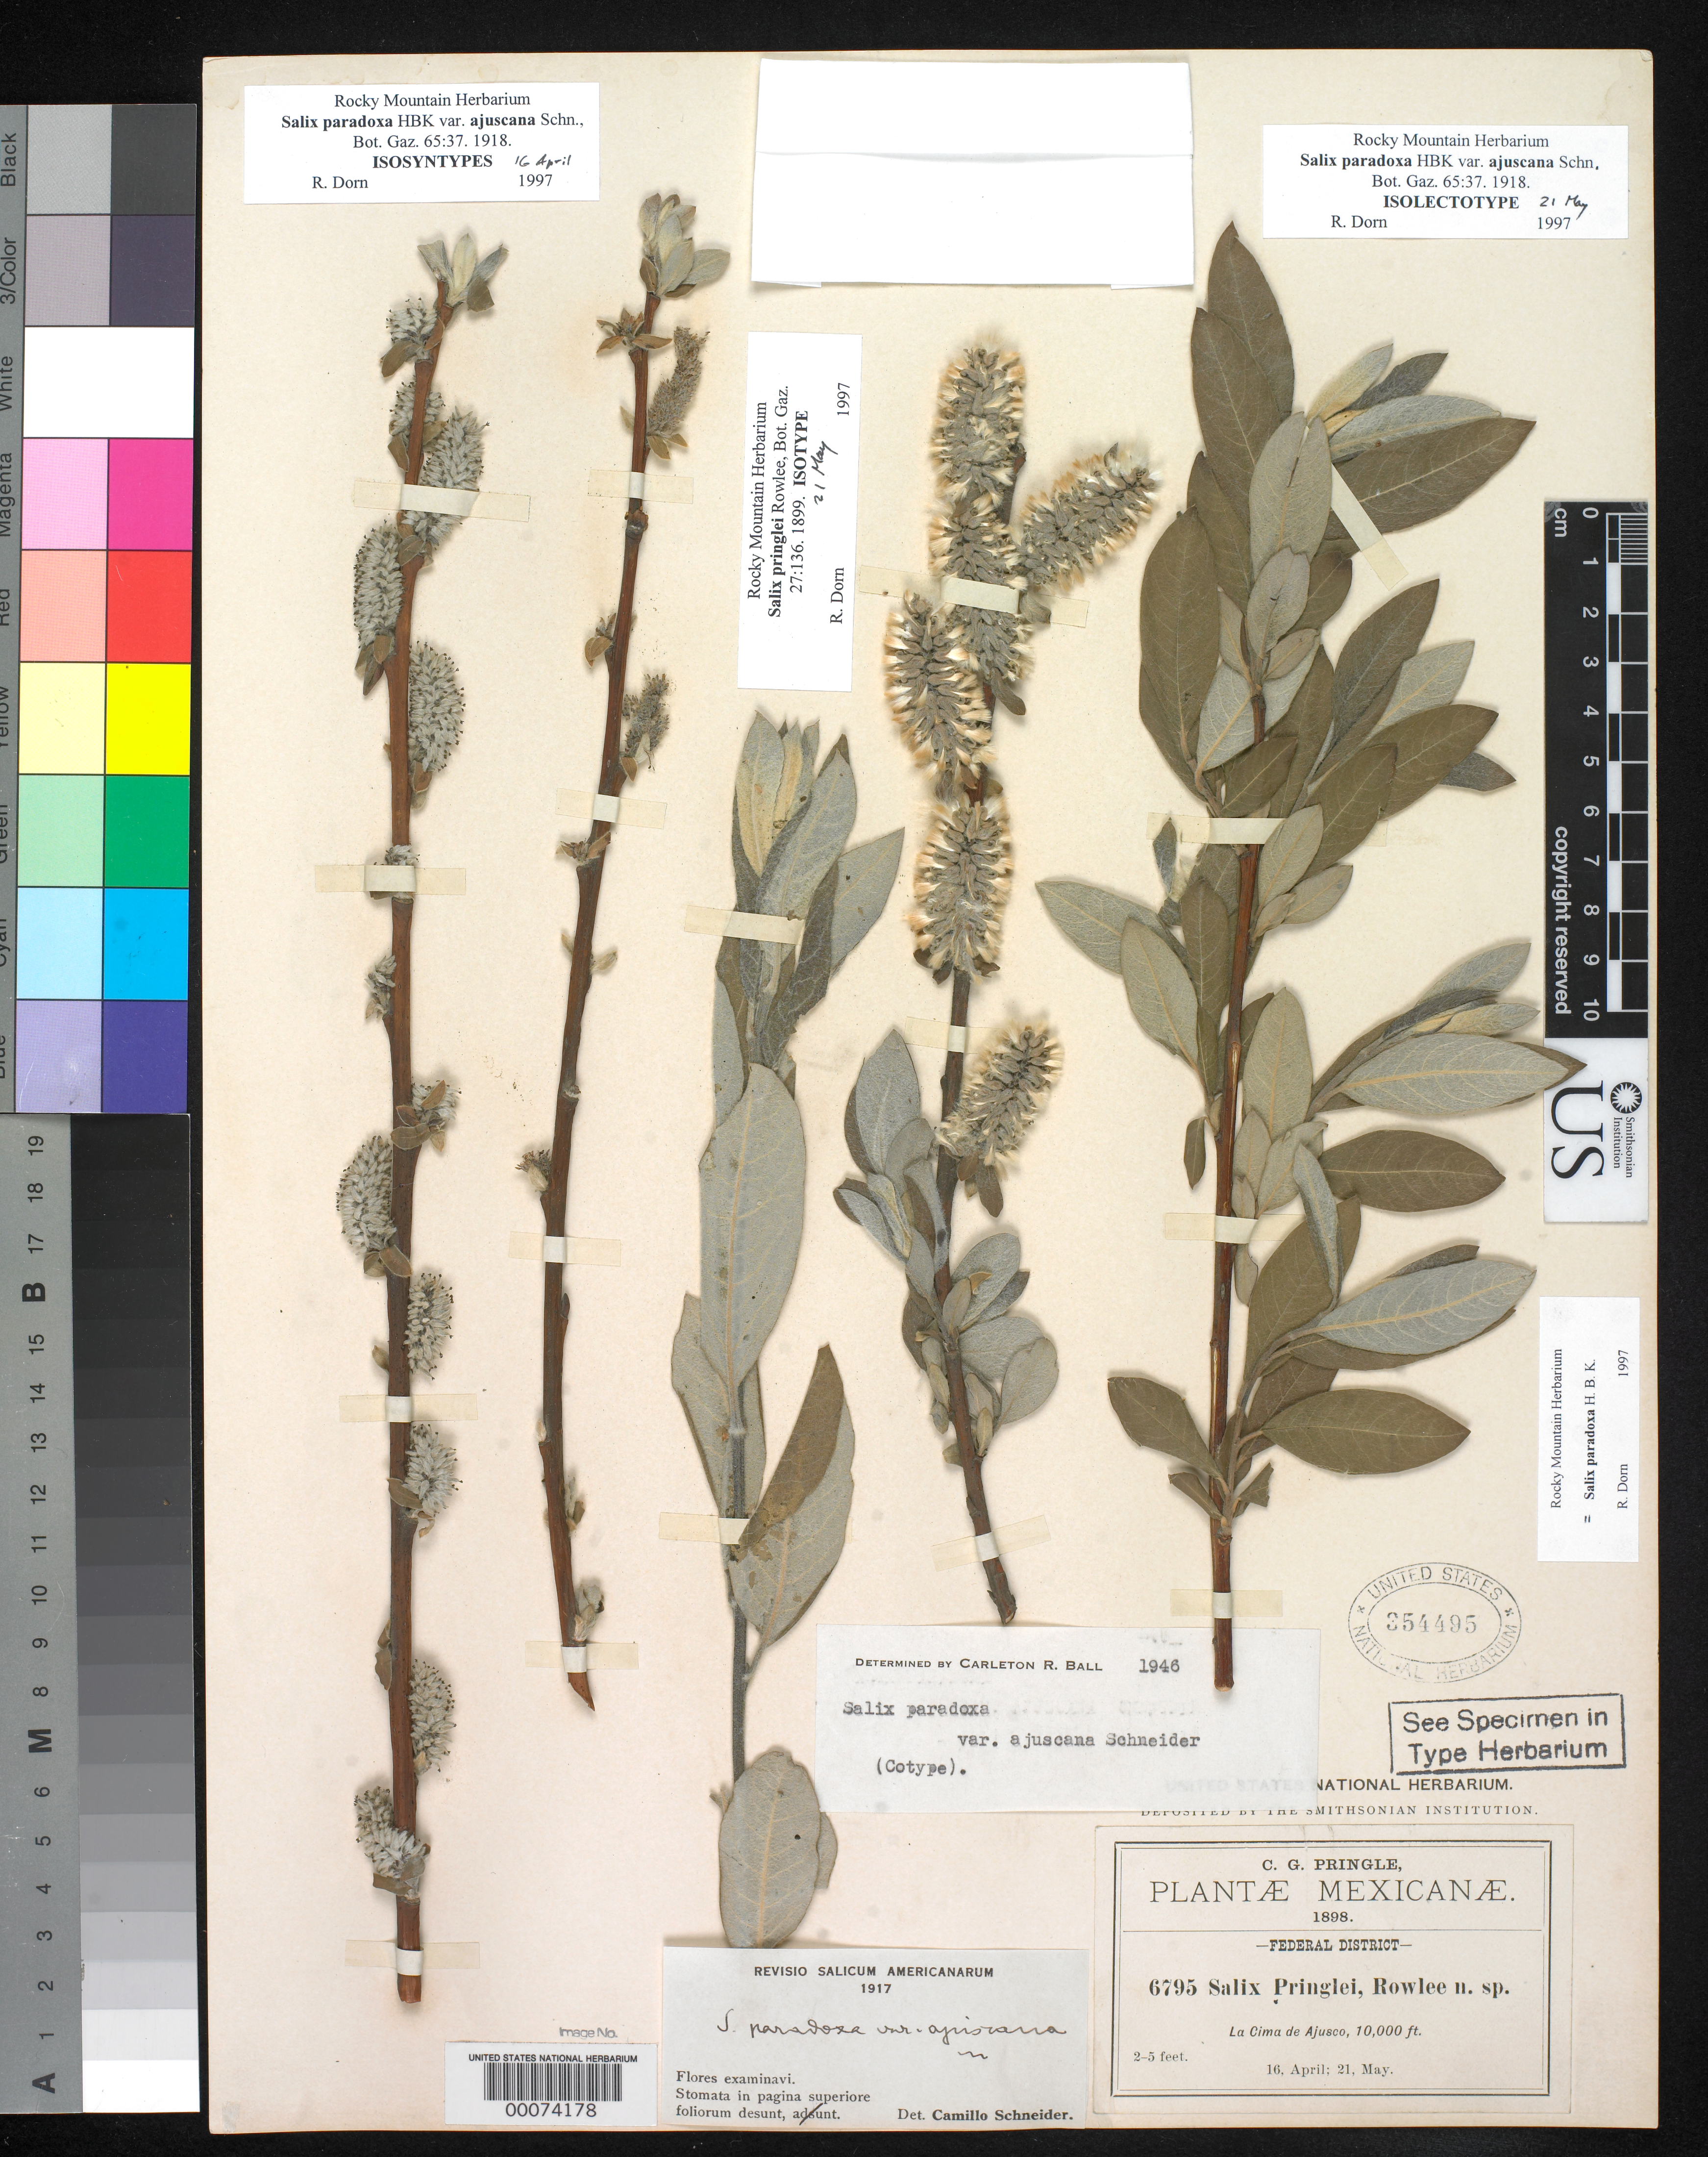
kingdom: Plantae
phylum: Tracheophyta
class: Magnoliopsida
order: Malpighiales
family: Salicaceae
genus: Salix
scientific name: Salix pringlei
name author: Rowlee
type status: Type Collection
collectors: C. G. Pringle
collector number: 6795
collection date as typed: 16 Apr 1898 and 21 May 1898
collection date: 1898-04-16,1898-05-21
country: Mexico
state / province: Distrito Federal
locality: La Cima de Ajusco.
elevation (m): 3048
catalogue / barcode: US 354495